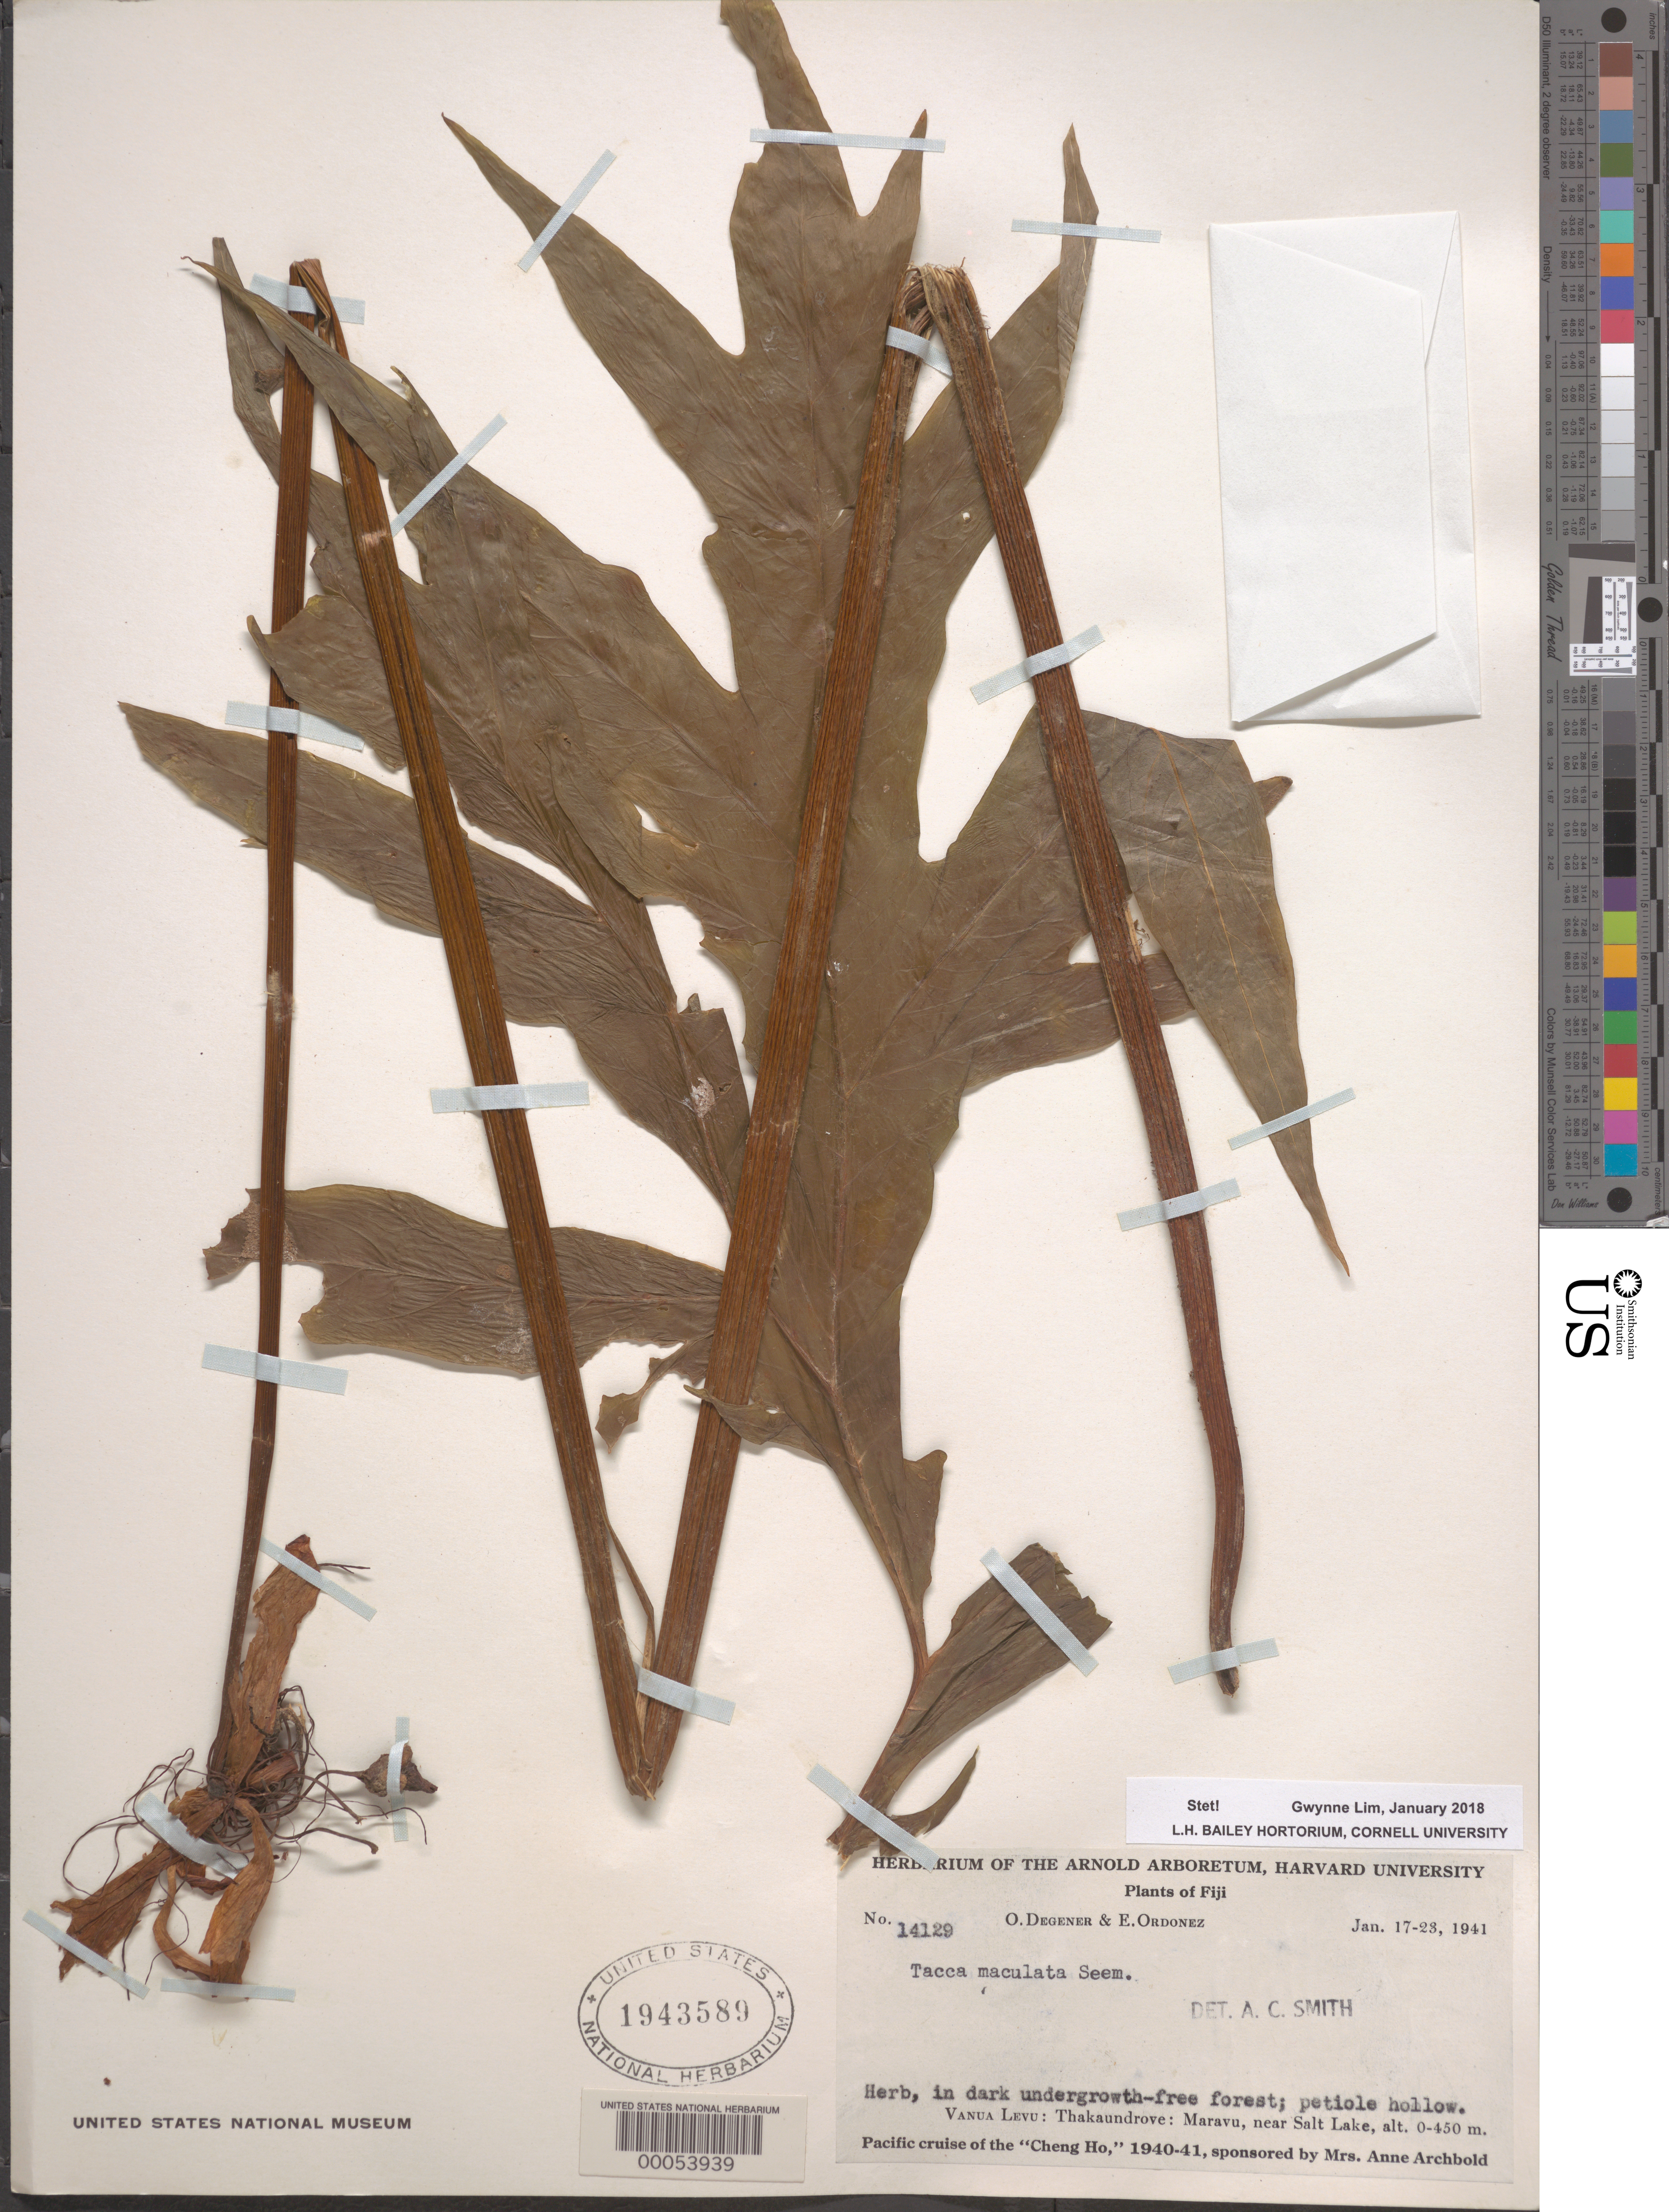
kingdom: Plantae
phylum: Tracheophyta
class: Liliopsida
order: Dioscoreales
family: Dioscoreaceae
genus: Tacca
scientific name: Tacca maculata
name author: Seem.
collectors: O. Degener & E. Ordonez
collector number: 14129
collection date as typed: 17 Jan 1941 to 23 Jan 1941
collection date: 1941-01-17/1941-01-23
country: Fiji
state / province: Northern Division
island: Vanua Levu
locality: Thakaundrove peninsula, maravu, near salt lake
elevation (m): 0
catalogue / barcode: US 1943589